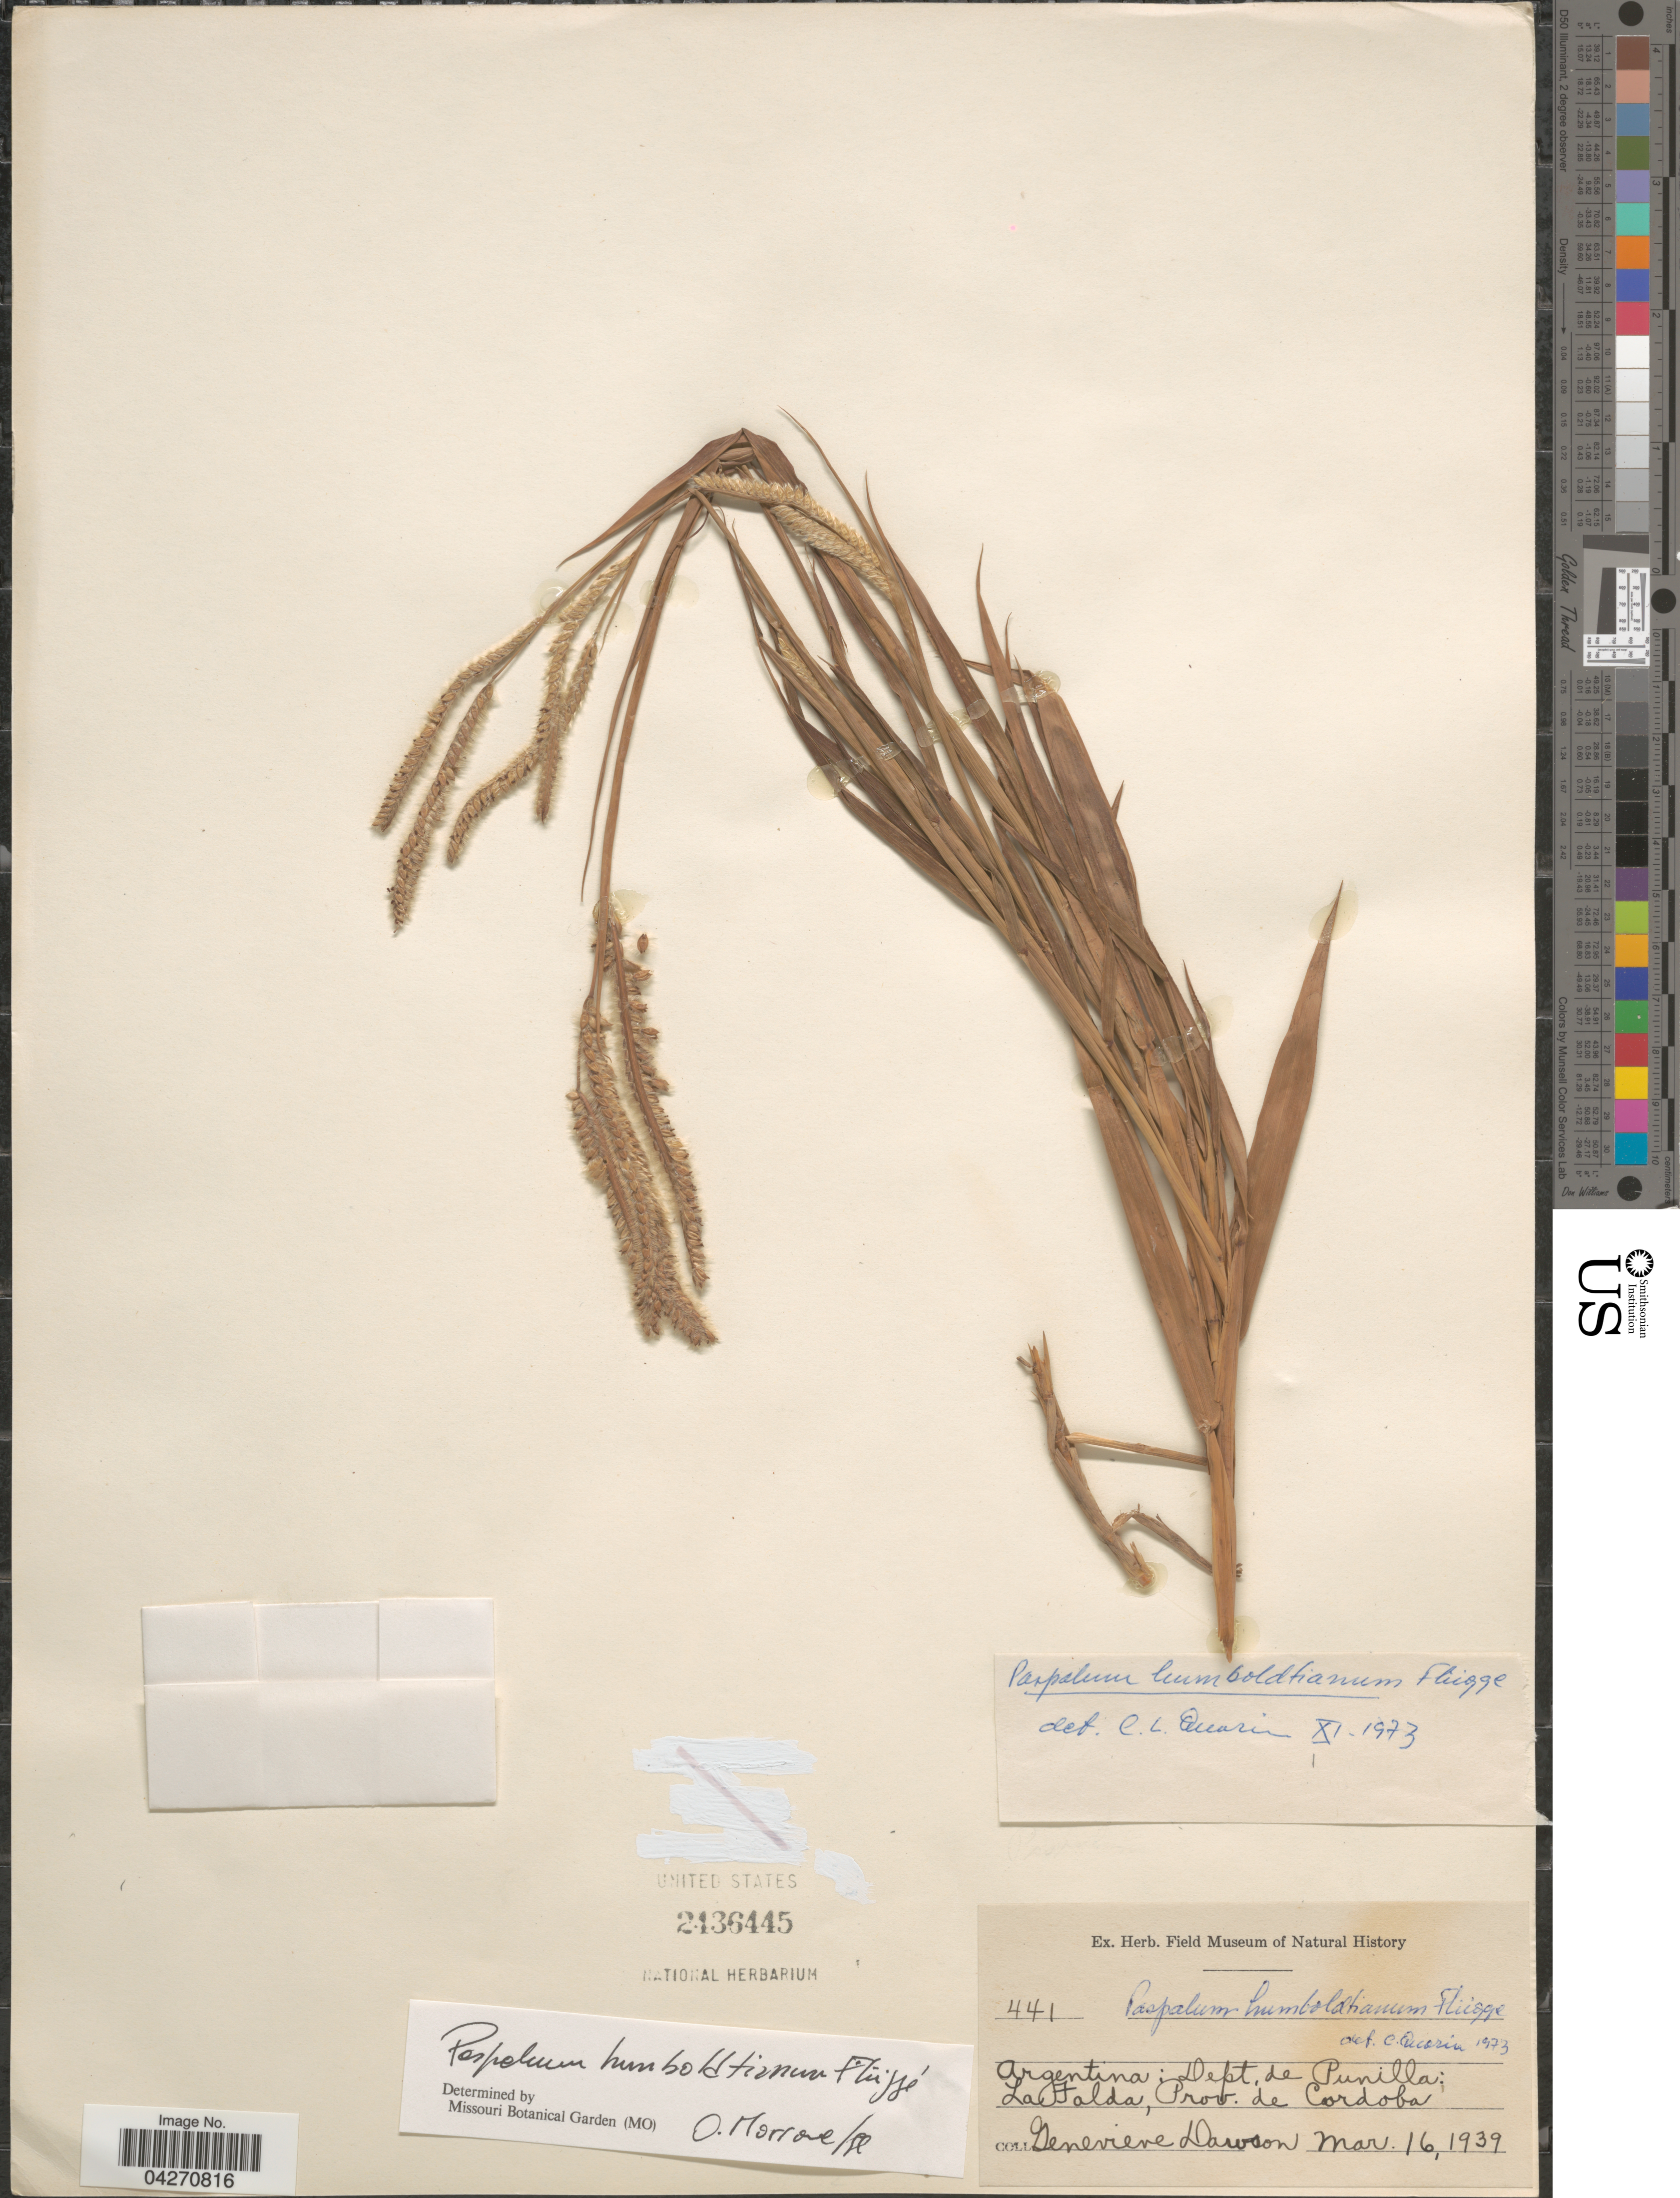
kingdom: Plantae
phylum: Tracheophyta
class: Liliopsida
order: Poales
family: Poaceae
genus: Paspalum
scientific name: Paspalum humboldtianum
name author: Flüggé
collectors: G. Dawson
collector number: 441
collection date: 1939-03-16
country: Argentina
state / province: Cordoba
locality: Dept. de Punilla: La Falda.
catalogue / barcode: US 2436445